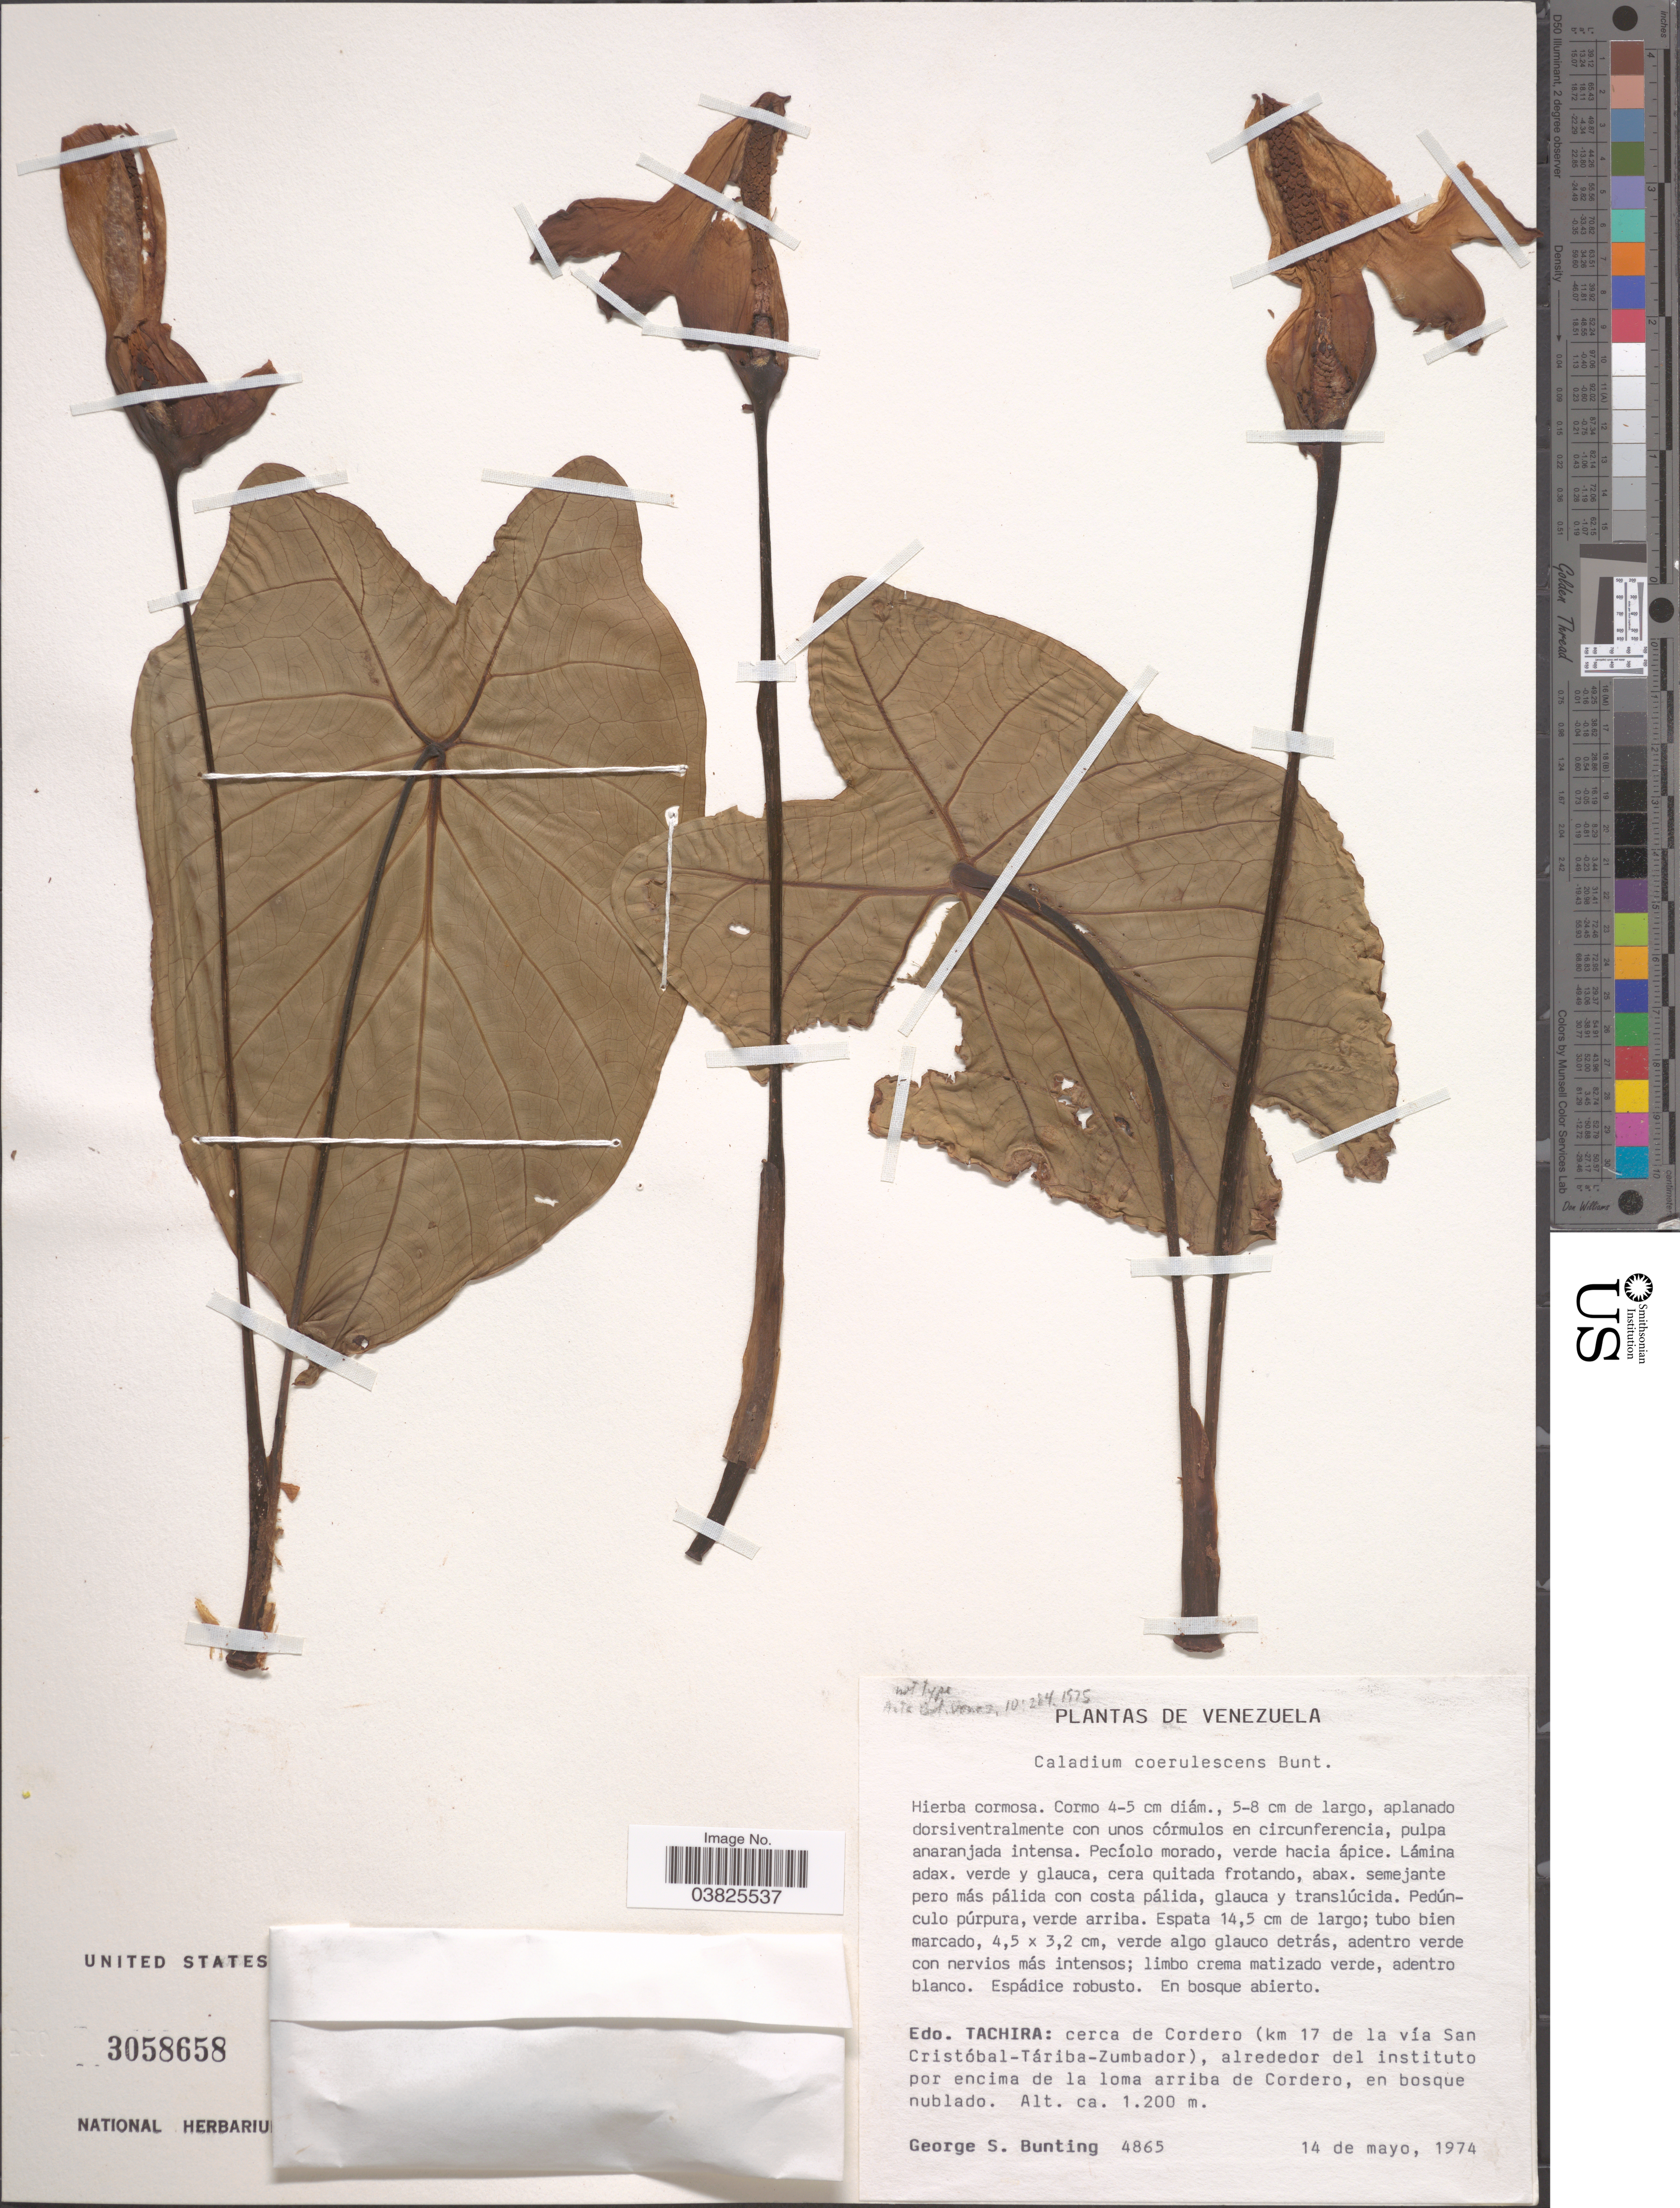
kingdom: Plantae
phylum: Tracheophyta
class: Liliopsida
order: Alismatales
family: Araceae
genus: Caladium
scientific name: Caladium coerulescens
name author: G.S. Bunting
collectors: G. S. Bunting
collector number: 4865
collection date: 1974-05-14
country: Venezuela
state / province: Tachira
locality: Edo. Tachira: cerca de Cordero (km 17 de la vía San Cristóbal-Táriba-Zumbador), alrededor del instituto por encima de la loma arriba de Cordero.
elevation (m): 1200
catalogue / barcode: US 3058658